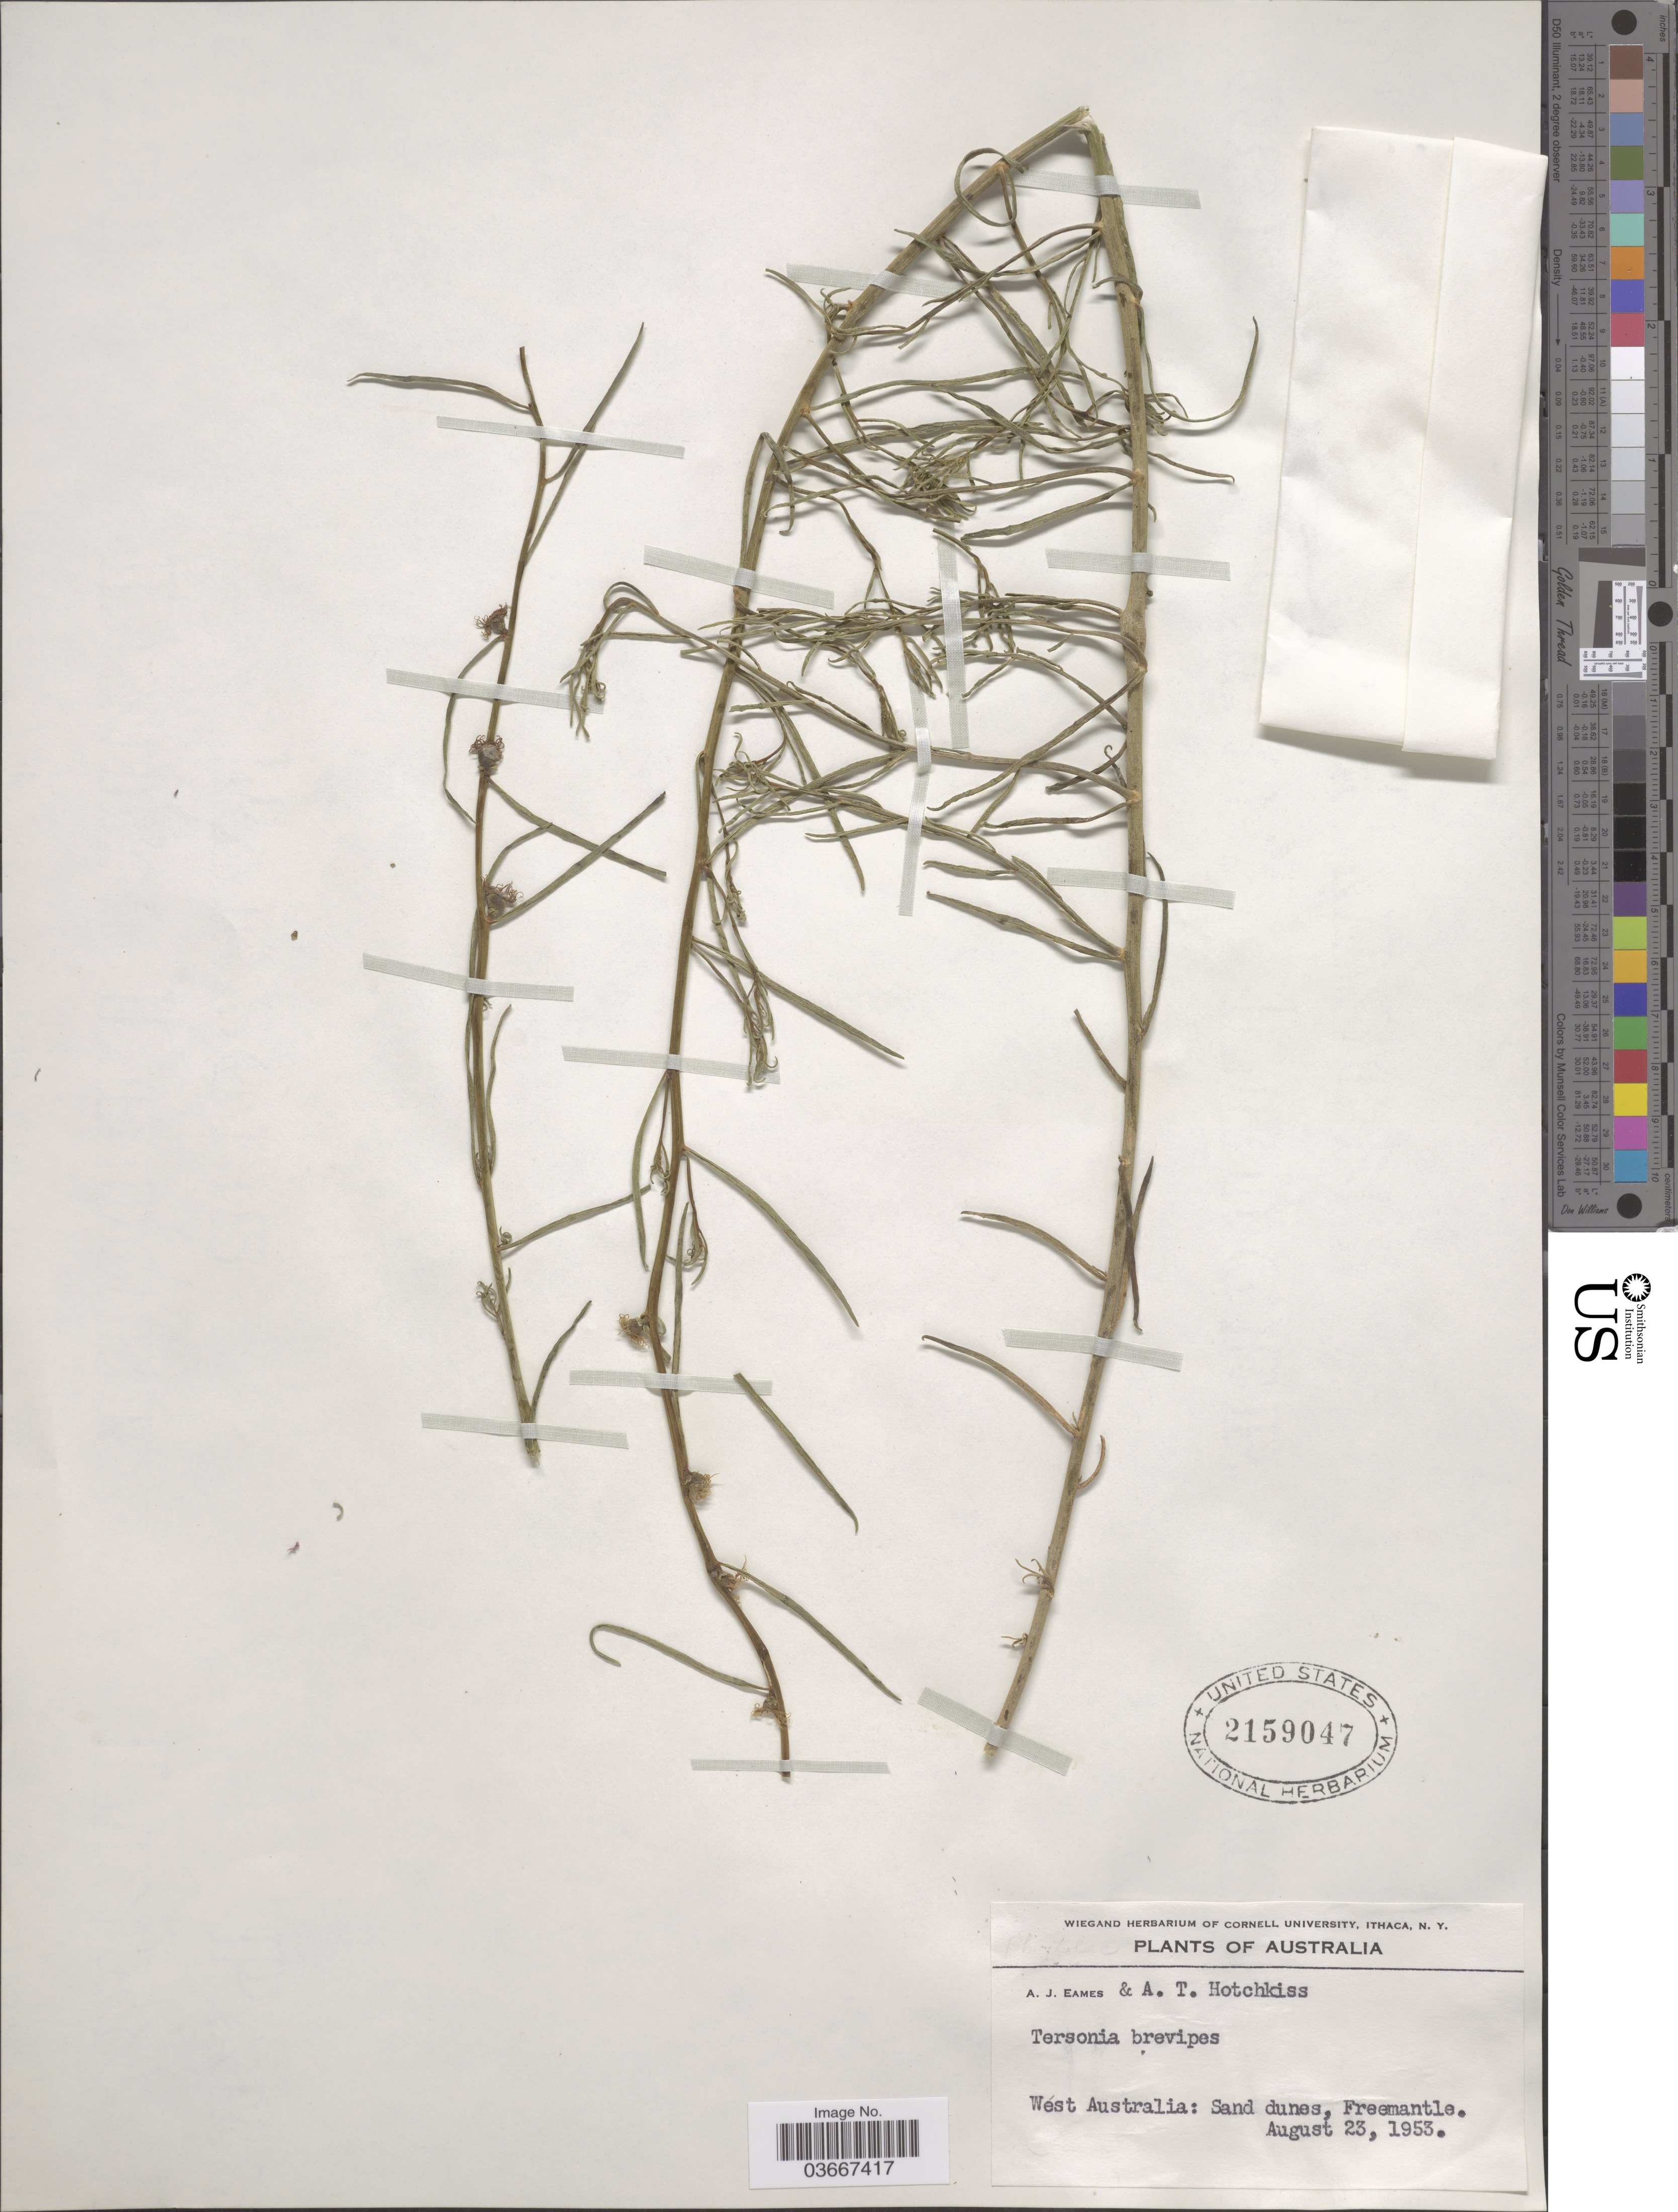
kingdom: Plantae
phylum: Tracheophyta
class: Magnoliopsida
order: Brassicales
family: Gyrostemonaceae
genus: Tersonia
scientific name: Tersonia brevipes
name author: Moq.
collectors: A. J. Eames & A. Hotchkiss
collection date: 1953-08-23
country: Australia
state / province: Western Australia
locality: West Australia: Sand dunes, Freemantle.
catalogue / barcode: US 2159047